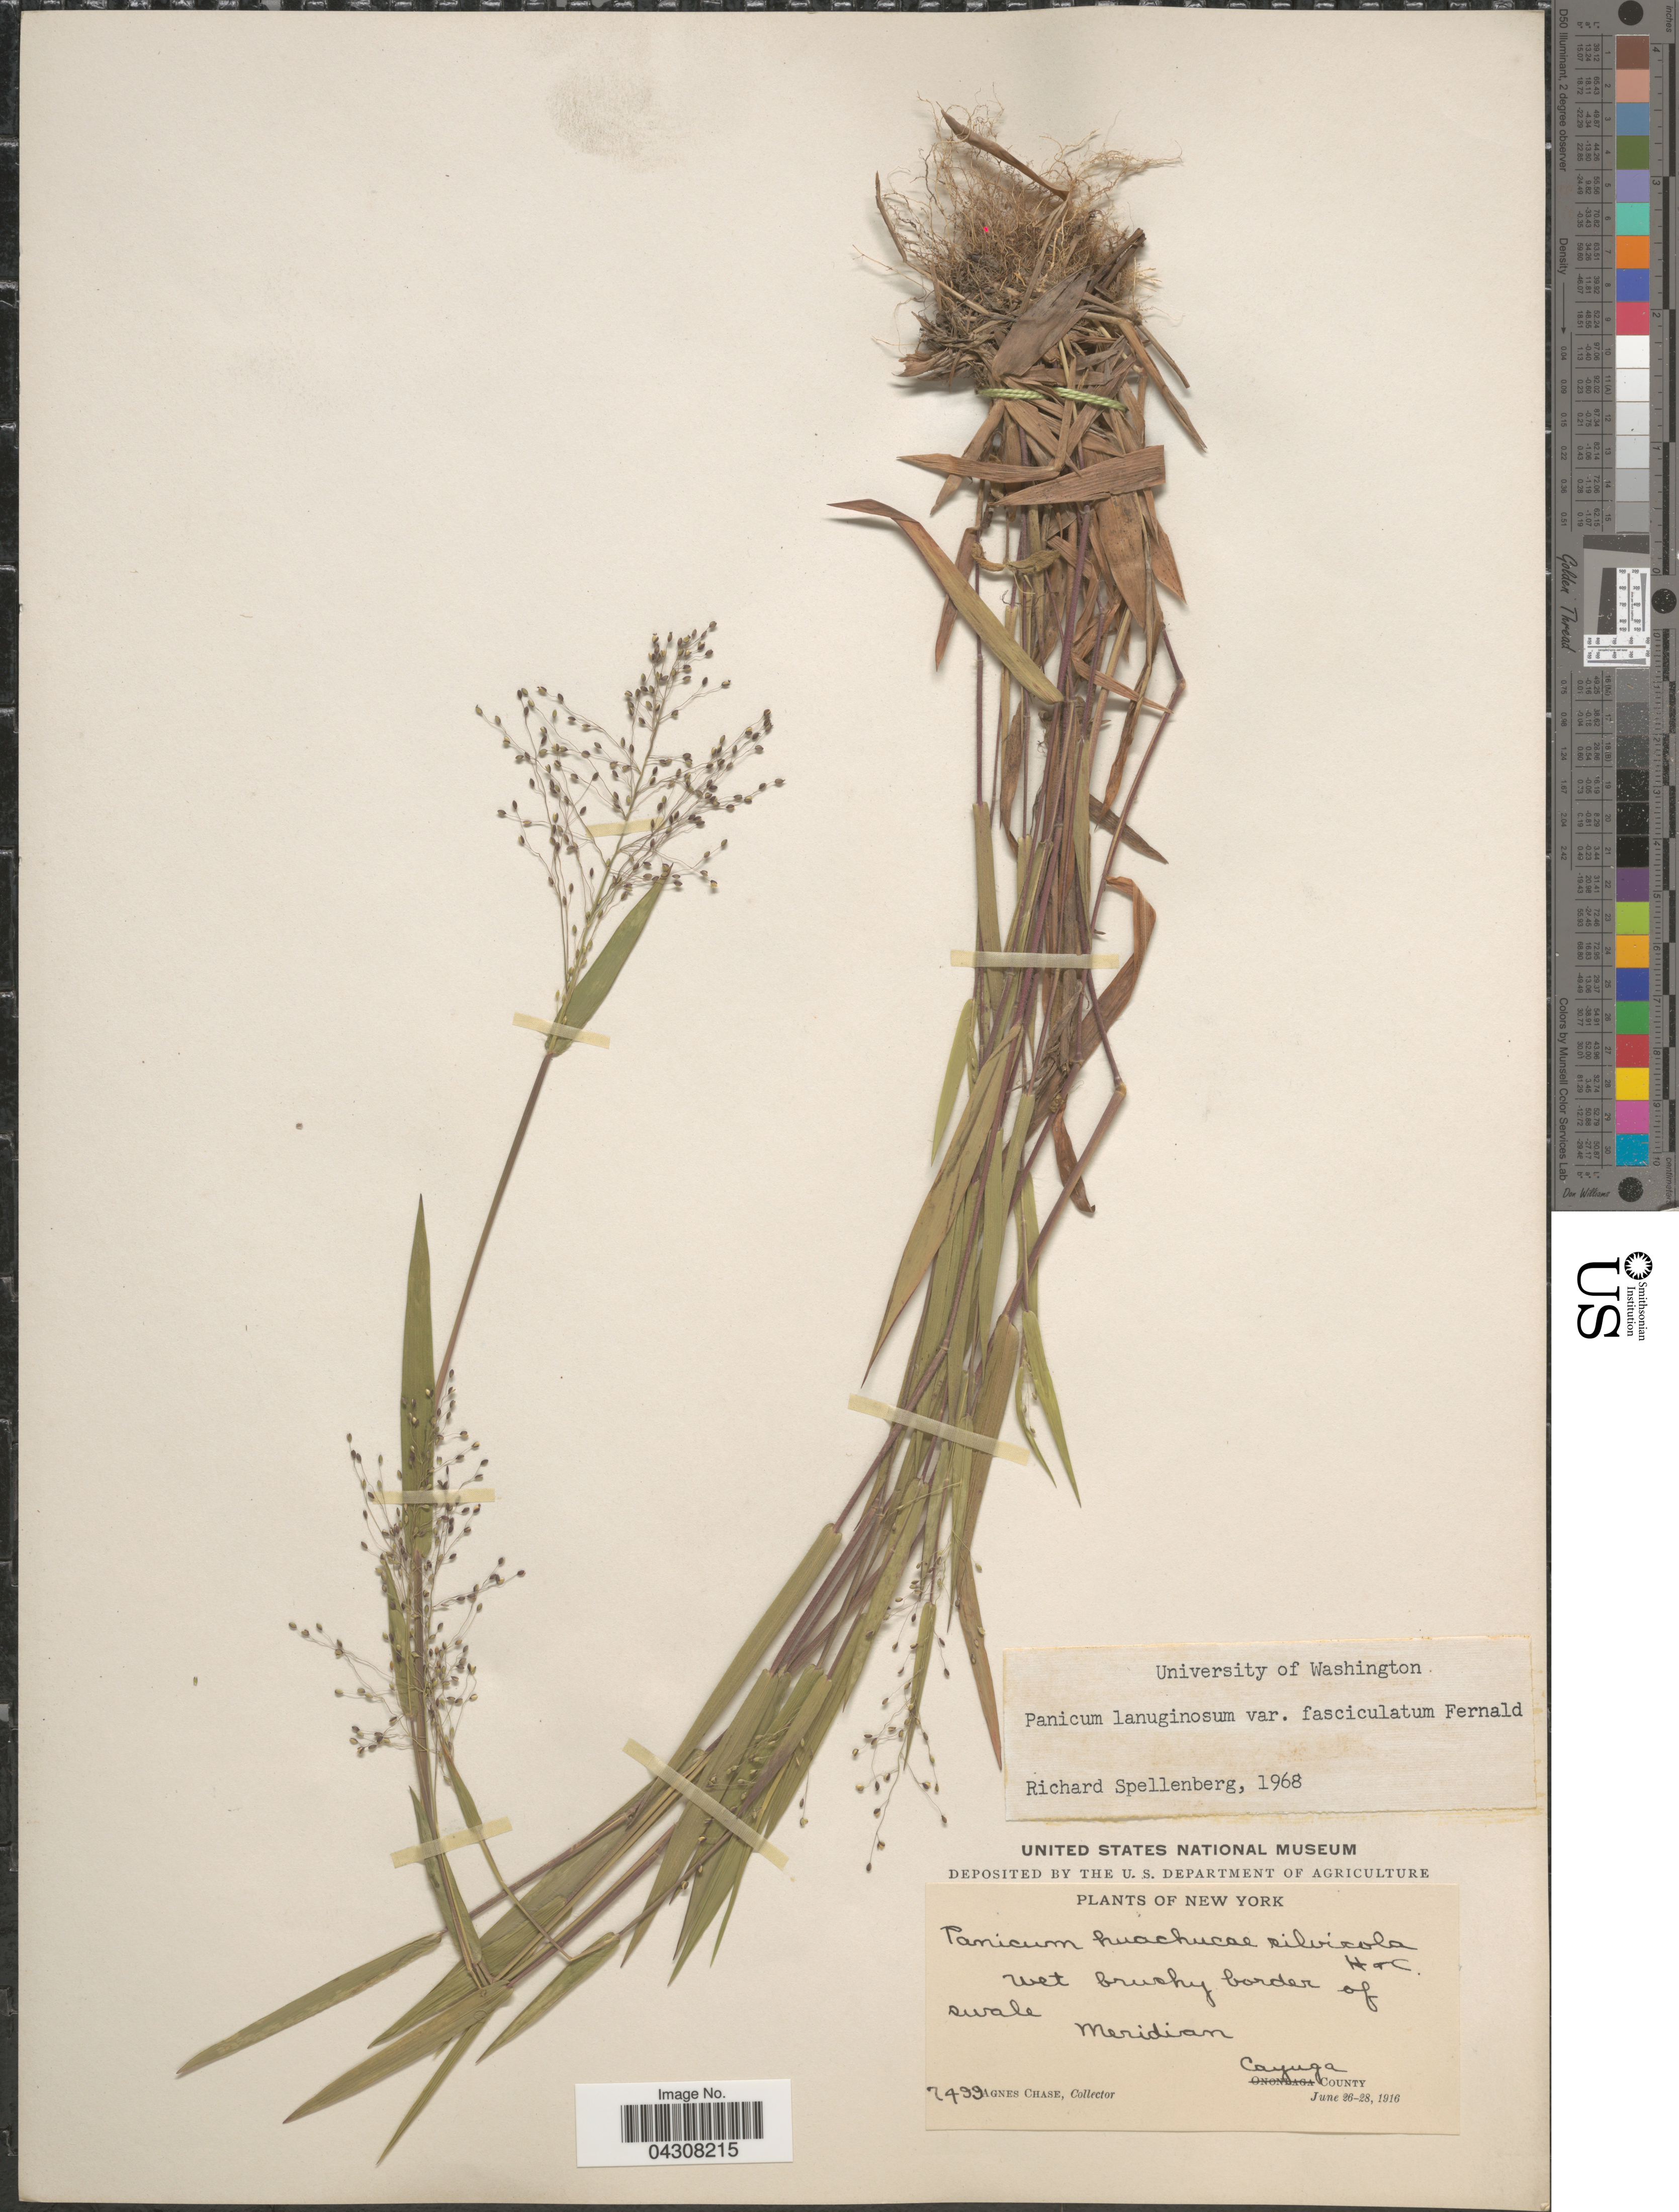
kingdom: Plantae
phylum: Tracheophyta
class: Liliopsida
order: Poales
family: Poaceae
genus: Dichanthelium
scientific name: Dichanthelium acuminatum var. acuminatum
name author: (Sw.) Gould & C.A. Clark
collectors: A. Chase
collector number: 7499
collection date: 1916-06-26/1916-06-28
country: United States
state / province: New York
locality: Wet brushy border of swale. Meridian. Cayuga County.